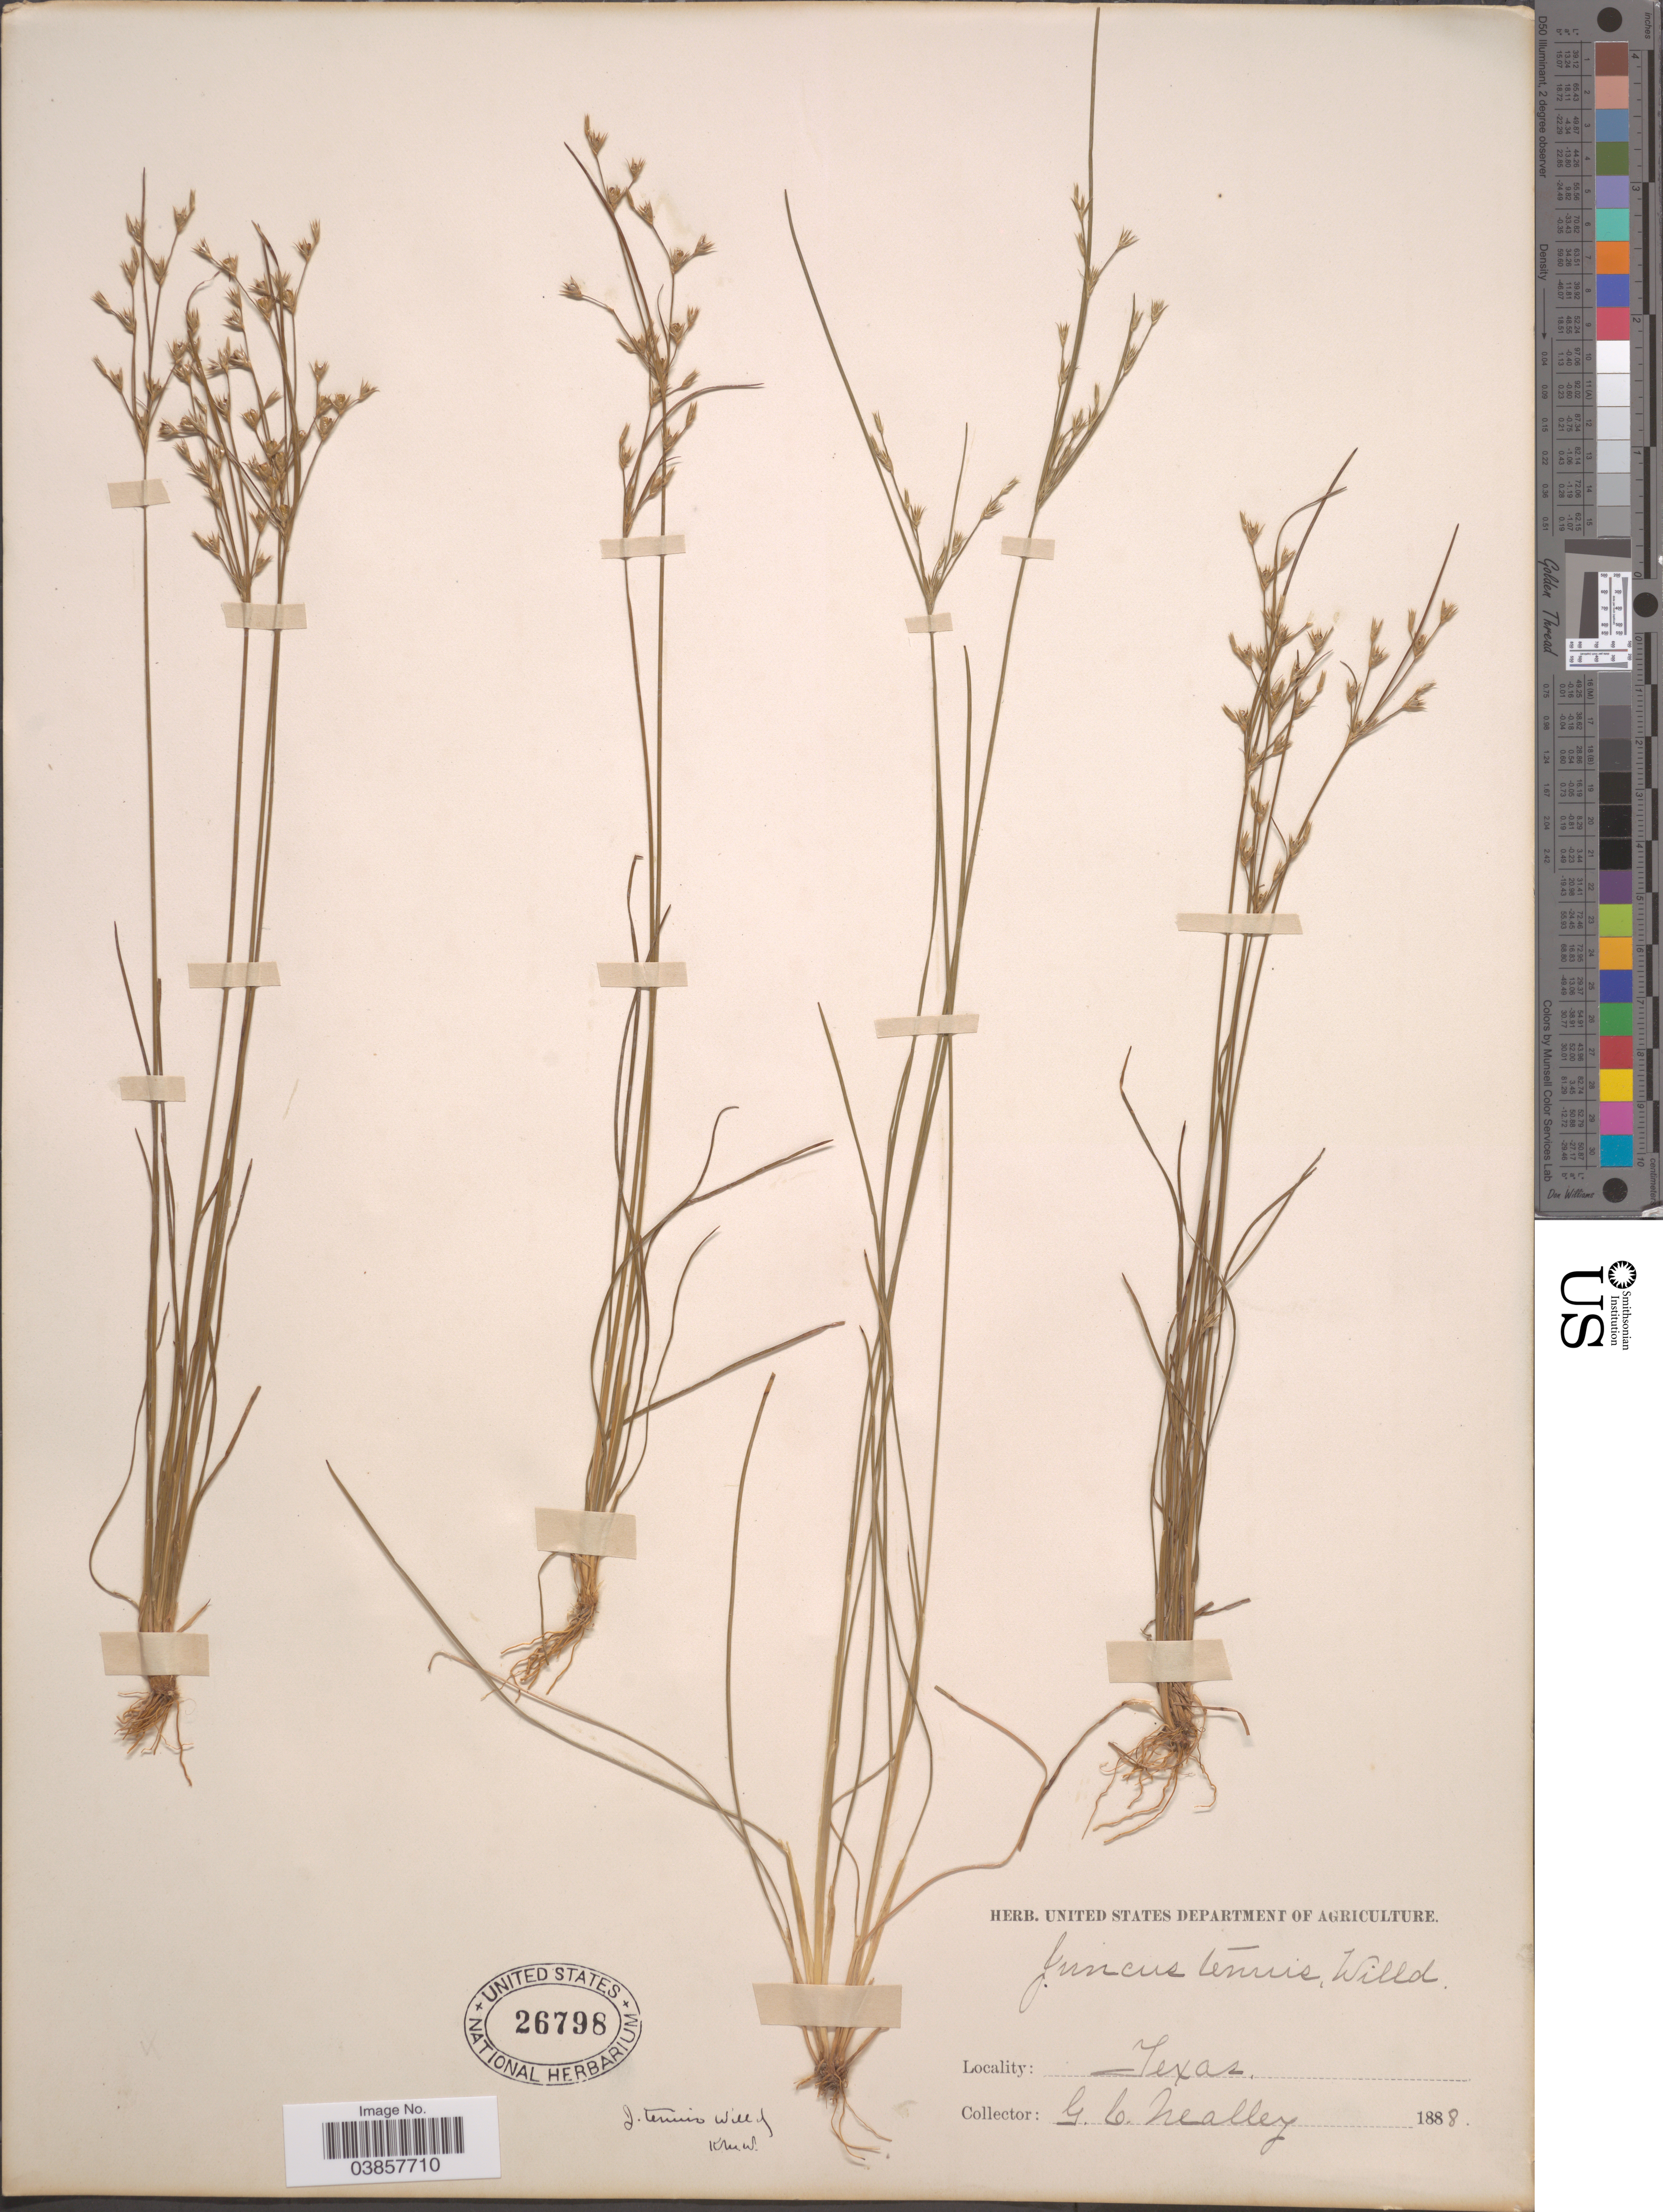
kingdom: Plantae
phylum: Tracheophyta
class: Liliopsida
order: Poales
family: Juncaceae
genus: Juncus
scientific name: Juncus tenuis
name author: Willd.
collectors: G. C. Nealley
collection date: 1888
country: United States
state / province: Texas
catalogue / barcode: US 26798